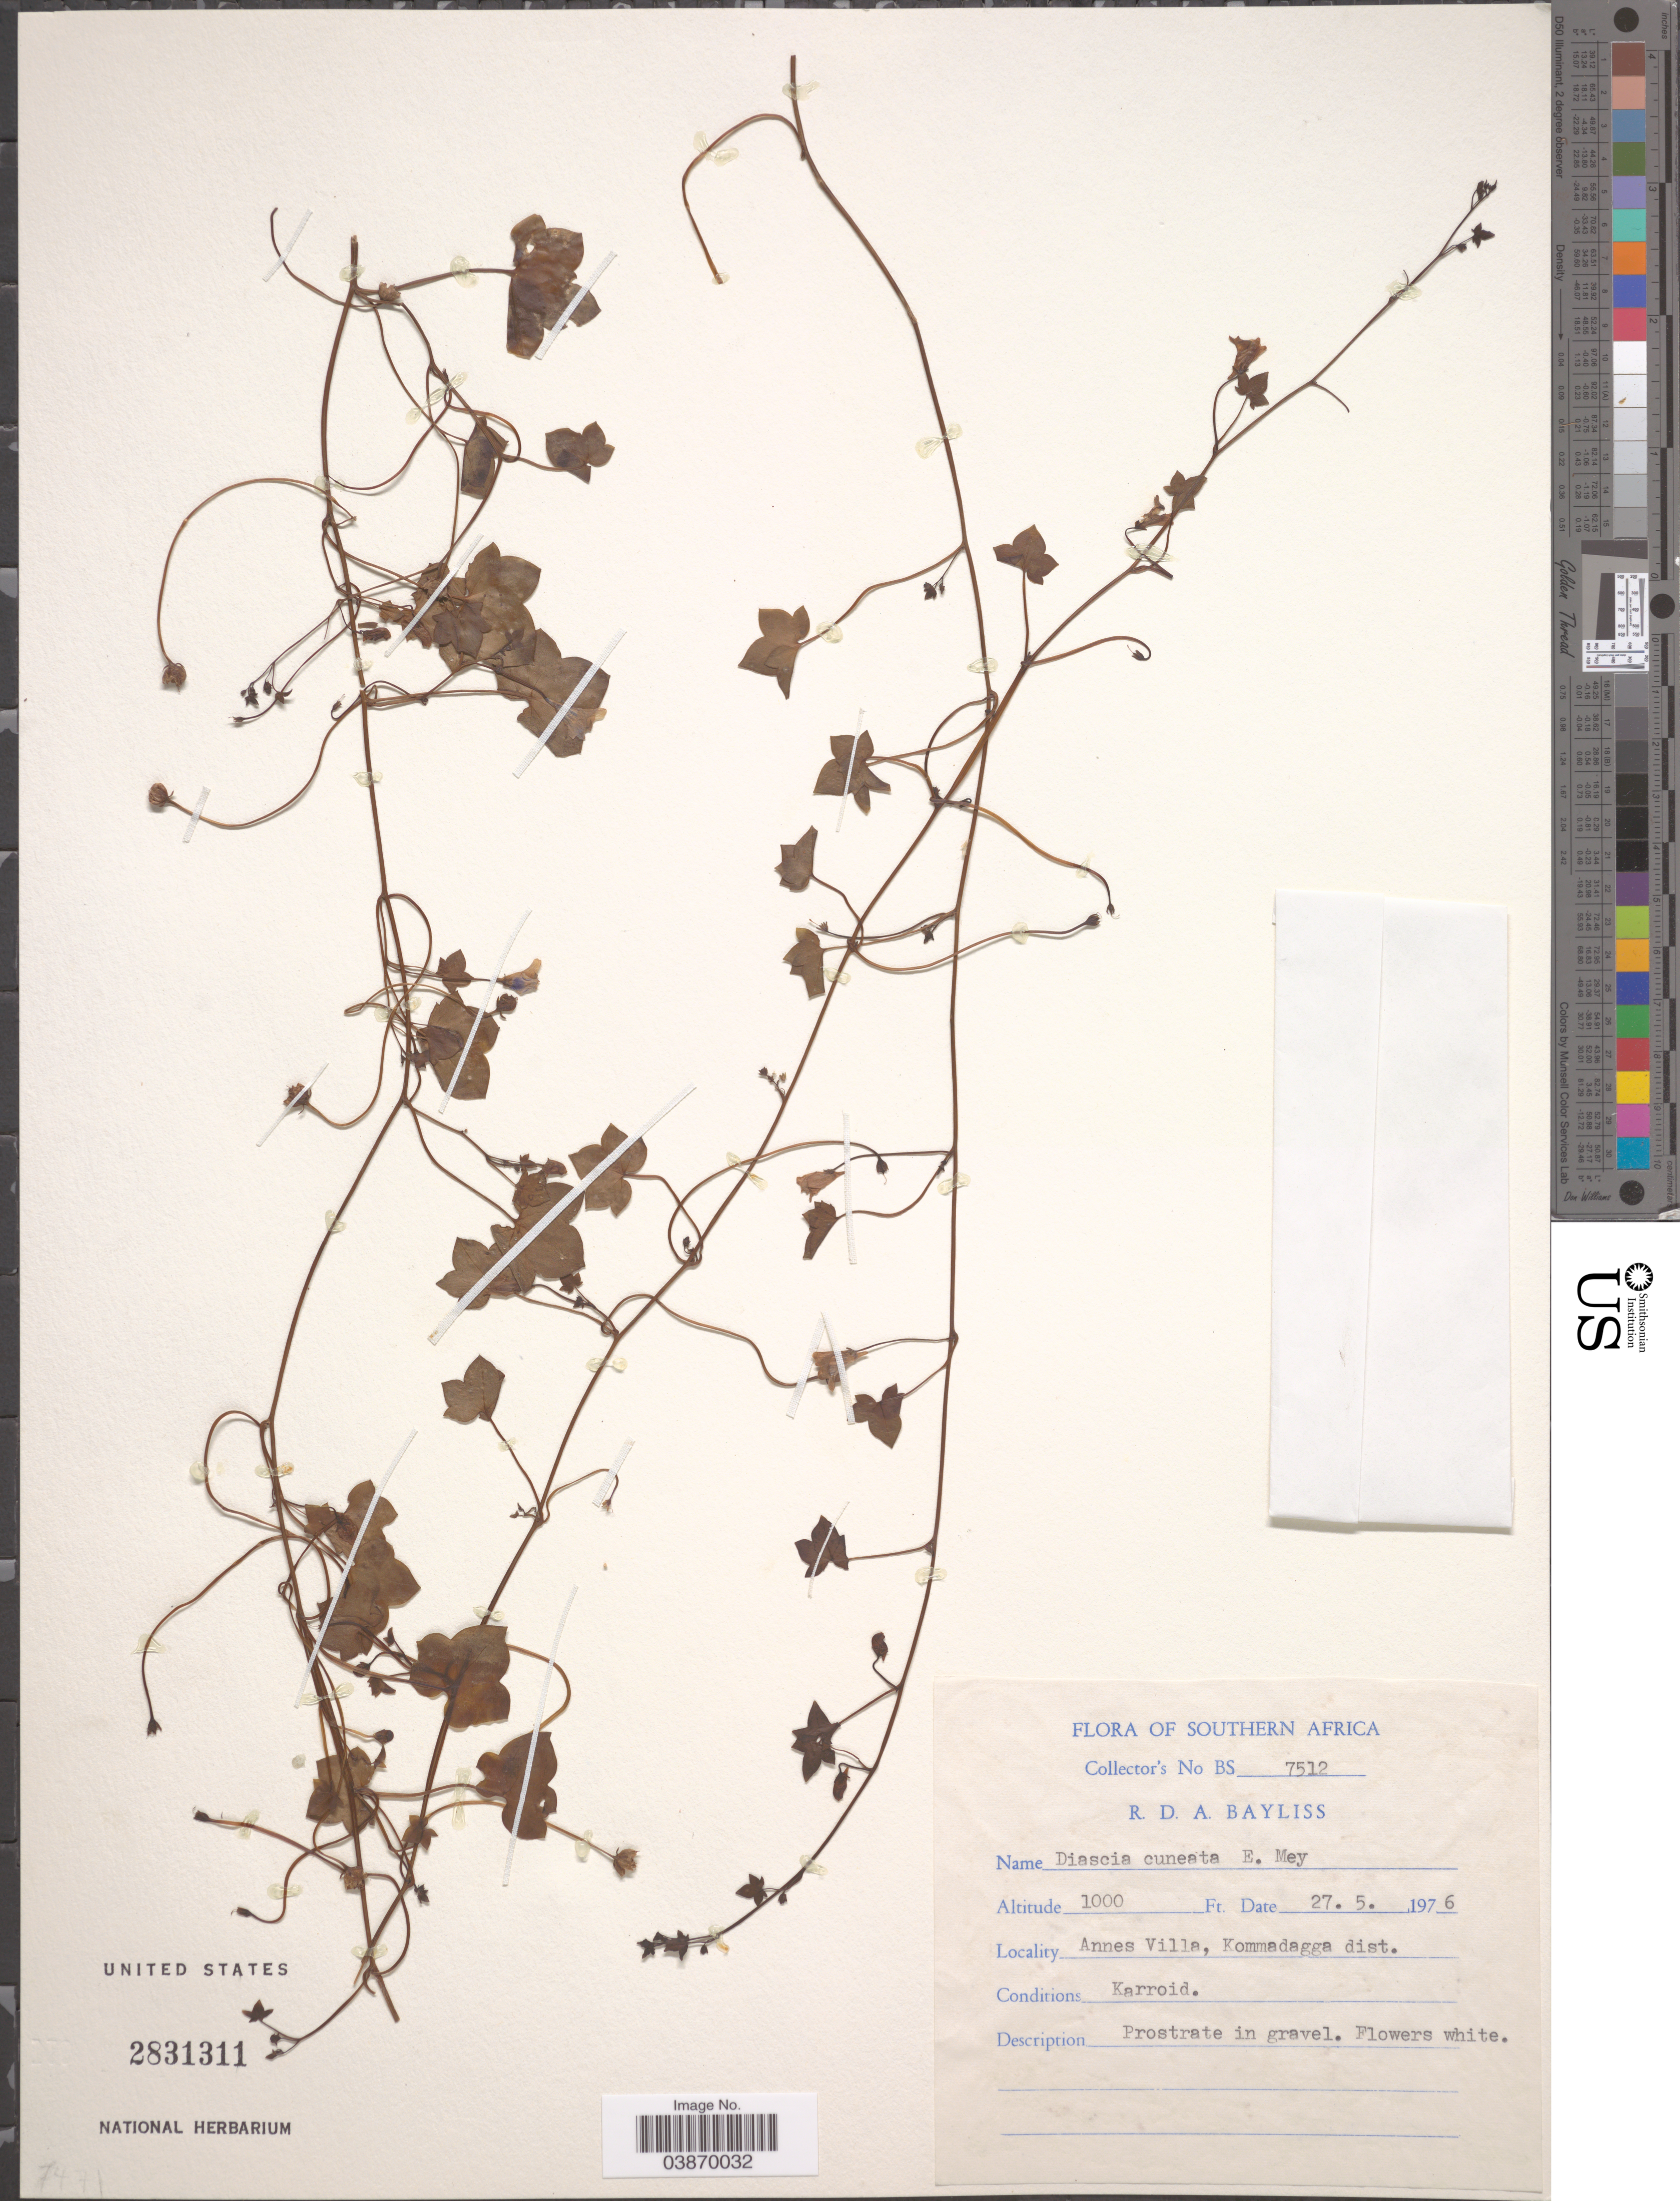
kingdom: Plantae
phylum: Tracheophyta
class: Magnoliopsida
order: Lamiales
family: Scrophulariaceae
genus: Diascia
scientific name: Diascia cuneata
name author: E. Mey. ex Benth.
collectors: R. Bayliss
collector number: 7512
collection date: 1976-05-27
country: South Africa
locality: Southern Africa. Annes Villa, Kommadagga dist.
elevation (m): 305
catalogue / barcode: US 2831311